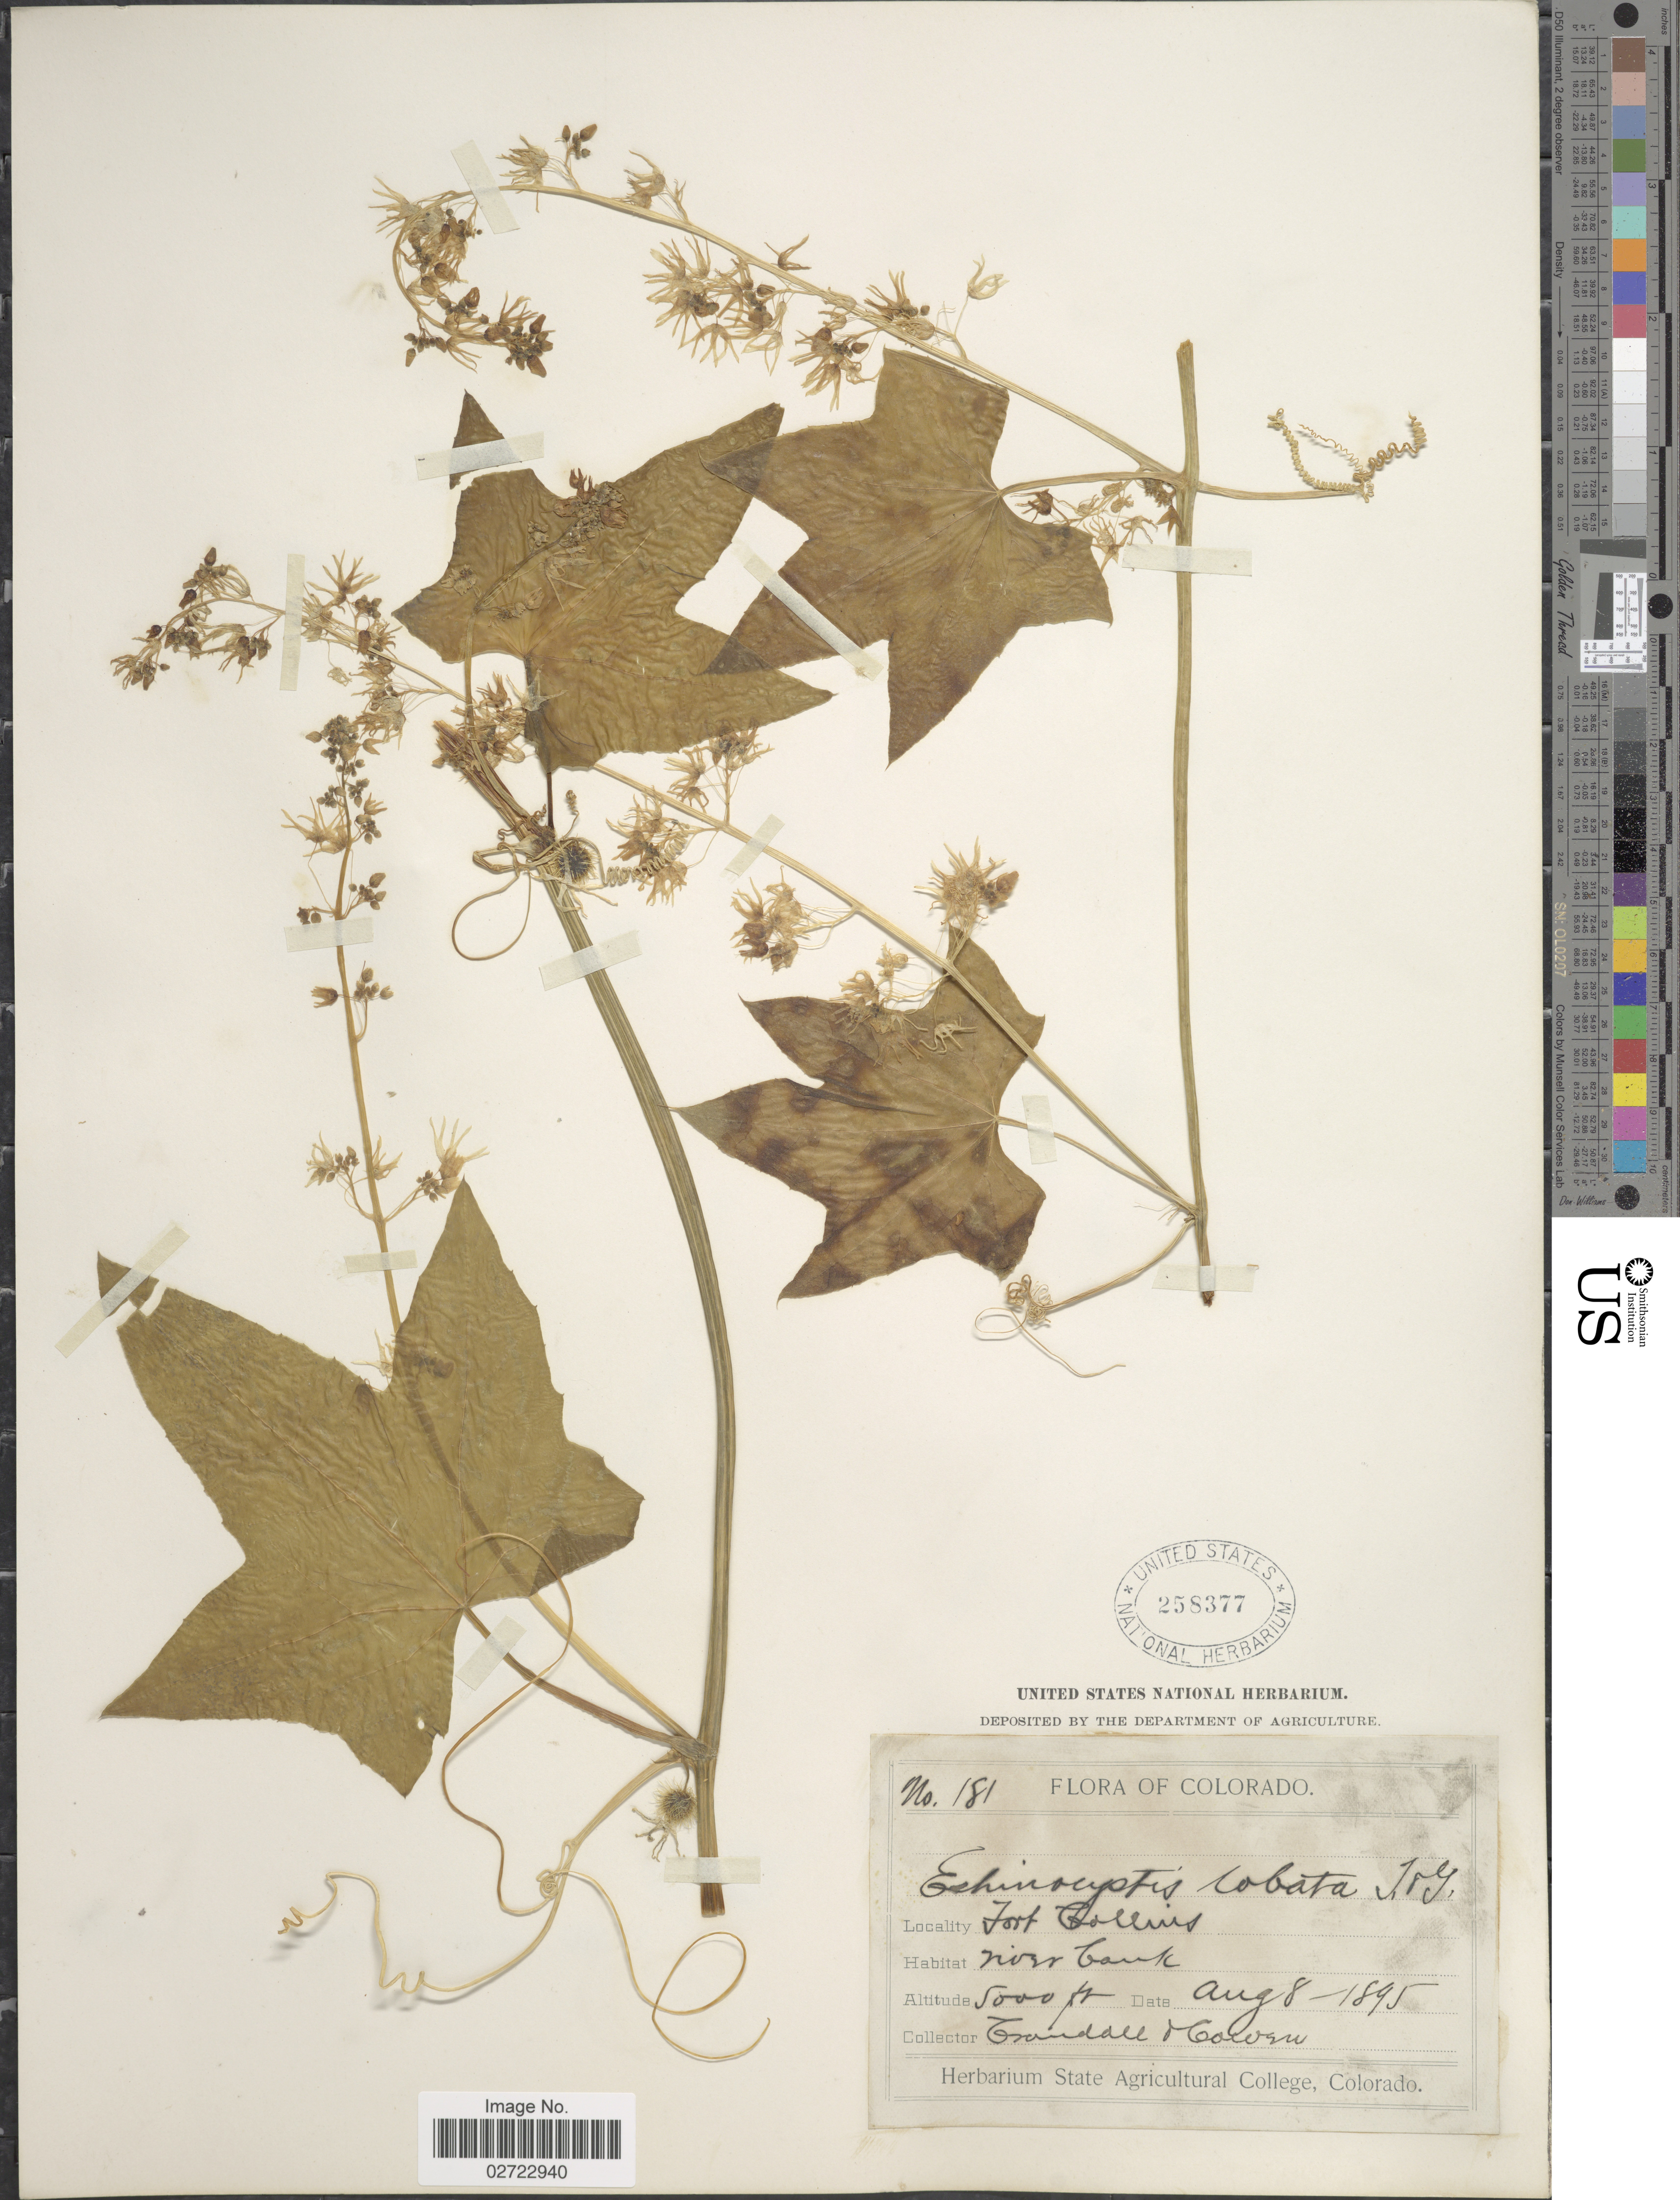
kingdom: Plantae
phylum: Tracheophyta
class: Magnoliopsida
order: Cucurbitales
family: Cucurbitaceae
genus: Echinocystis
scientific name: Echinocystis lobata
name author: (Michx.) Torr. & A. Gray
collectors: -. Crandall & -. Cowen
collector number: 181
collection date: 1895-08-08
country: United States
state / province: Colorado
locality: Fort Collins, river bank.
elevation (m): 1524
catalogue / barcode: US 258377